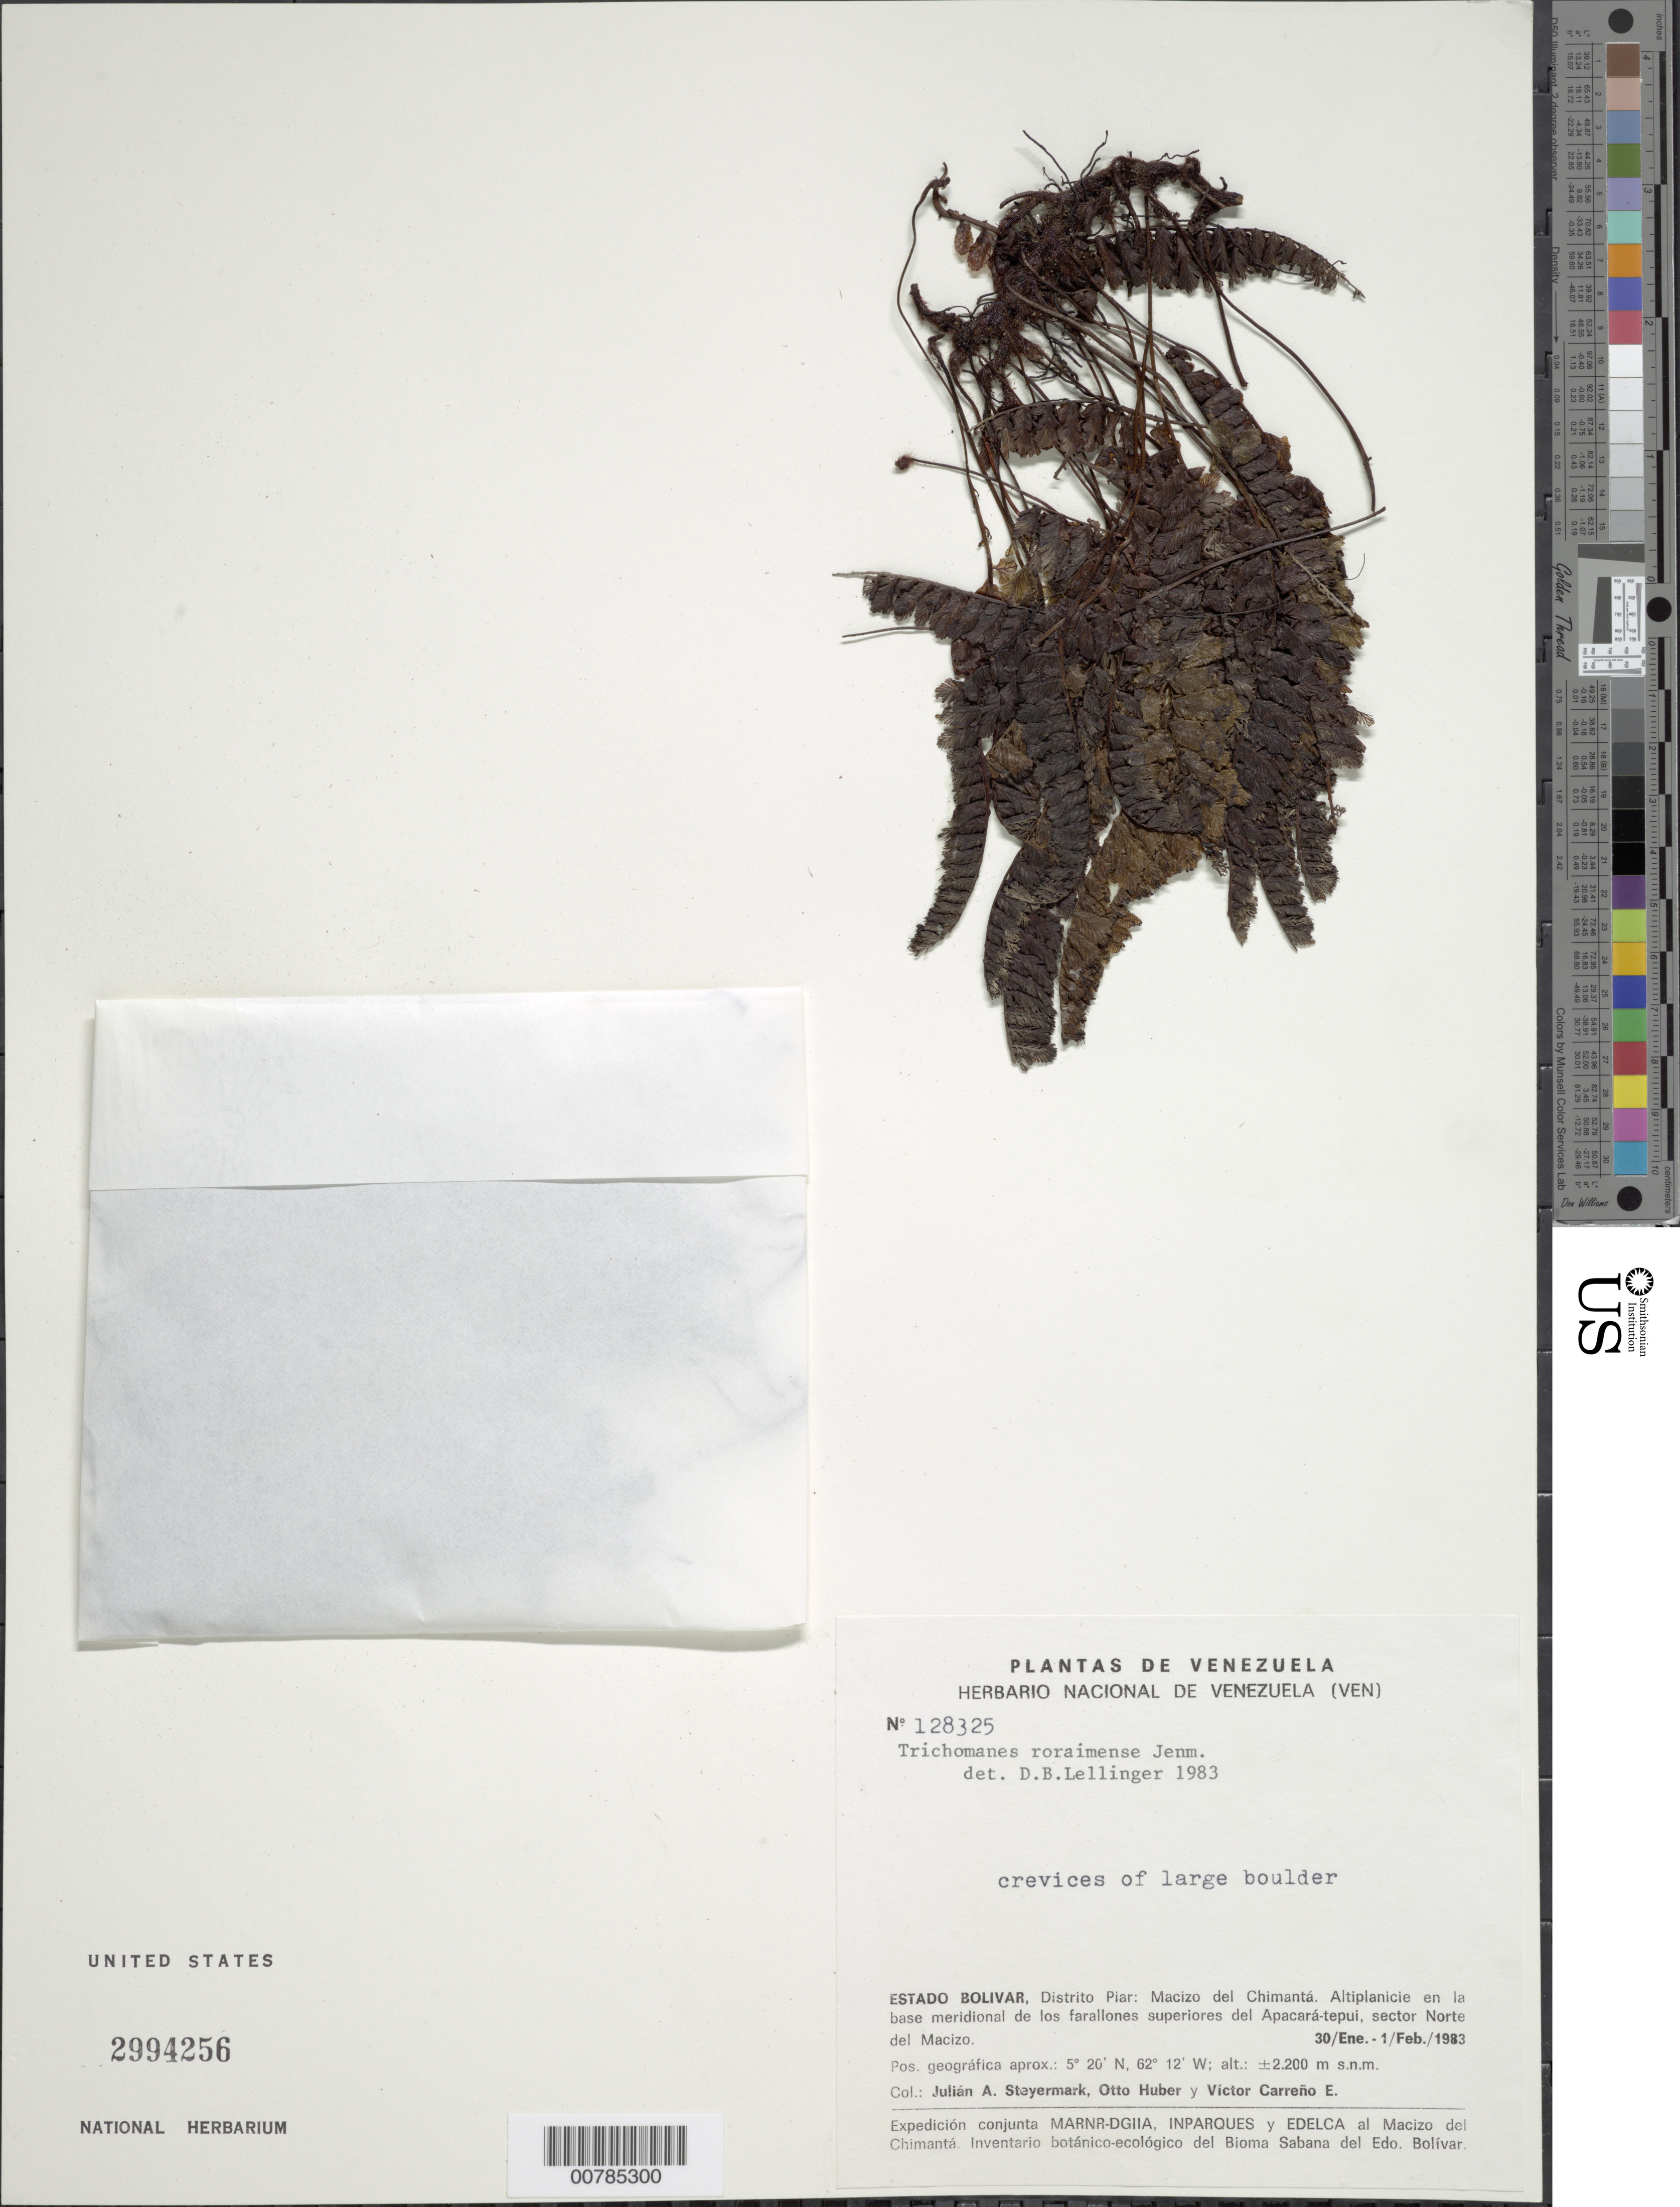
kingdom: Plantae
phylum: Tracheophyta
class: Polypodiopsida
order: Hymenophyllales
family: Hymenophyllaceae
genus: Trichomanes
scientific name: Trichomanes roraimense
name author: Jenman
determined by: Lellinger, David B., (BOT), Smithsonian Institution - National Museum of Natural History (UNITED STATES)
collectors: J. Steyermark, O. Huber & V. Carreño E.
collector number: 128325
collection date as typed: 30-Jan-83 to 1-Feb-83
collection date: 1983-01-30/1983-02-01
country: Venezuela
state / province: Bolívar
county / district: Piar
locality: Macizo del Chimantá, Apacará-tepuí, sector N del Macizo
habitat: Crevices of large boulder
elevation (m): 2200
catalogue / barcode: US 2994256